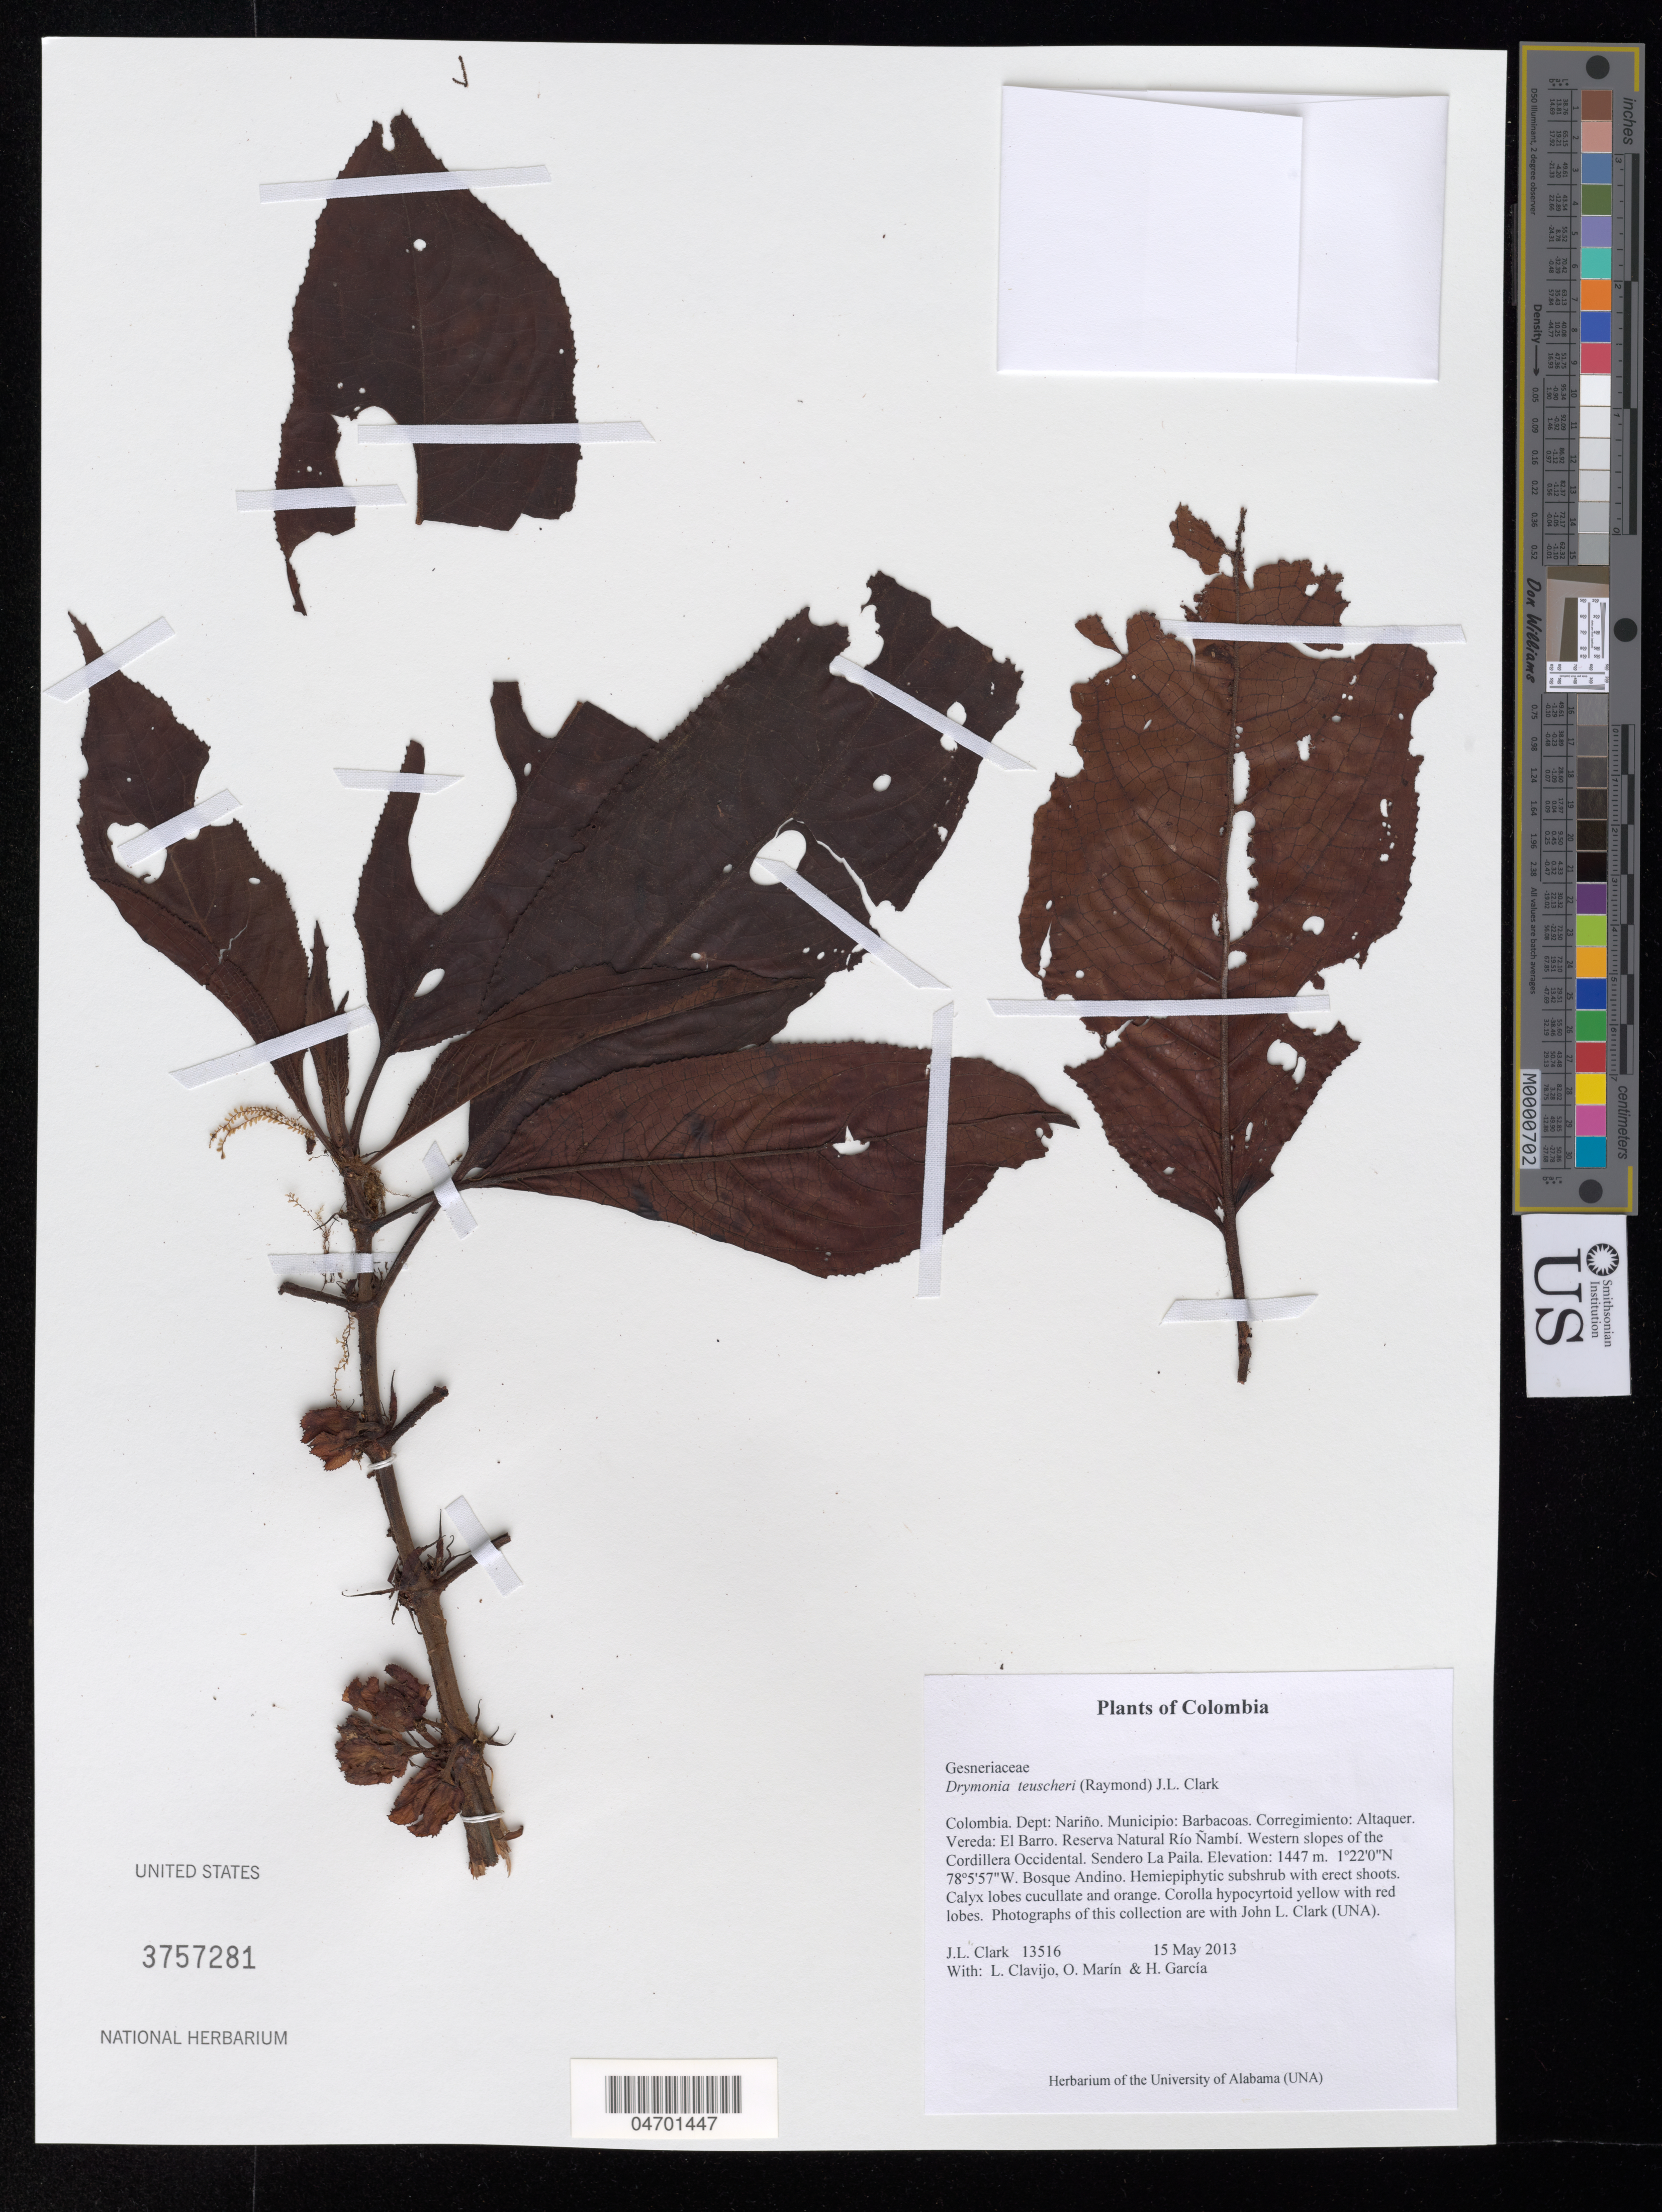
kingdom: Plantae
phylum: Tracheophyta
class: Magnoliopsida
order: Lamiales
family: Gesneriaceae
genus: Drymonia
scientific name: Drymonia teuscheri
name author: (Raymond) J.L. Clark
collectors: J. L. Clark, L. Clavijo, J. Howieson & H. Garcia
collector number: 13516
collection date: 2013-05-15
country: Colombia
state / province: Nariño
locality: Dept: Nariño. Municipio: Barbacoas. Corregimiento: Altaquer. Vereda: El Barro. Reserva Natural Río Ñambí. Western slopes of the Cordillera Occidental. Sendero La Paila.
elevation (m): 1447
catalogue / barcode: US 3757281